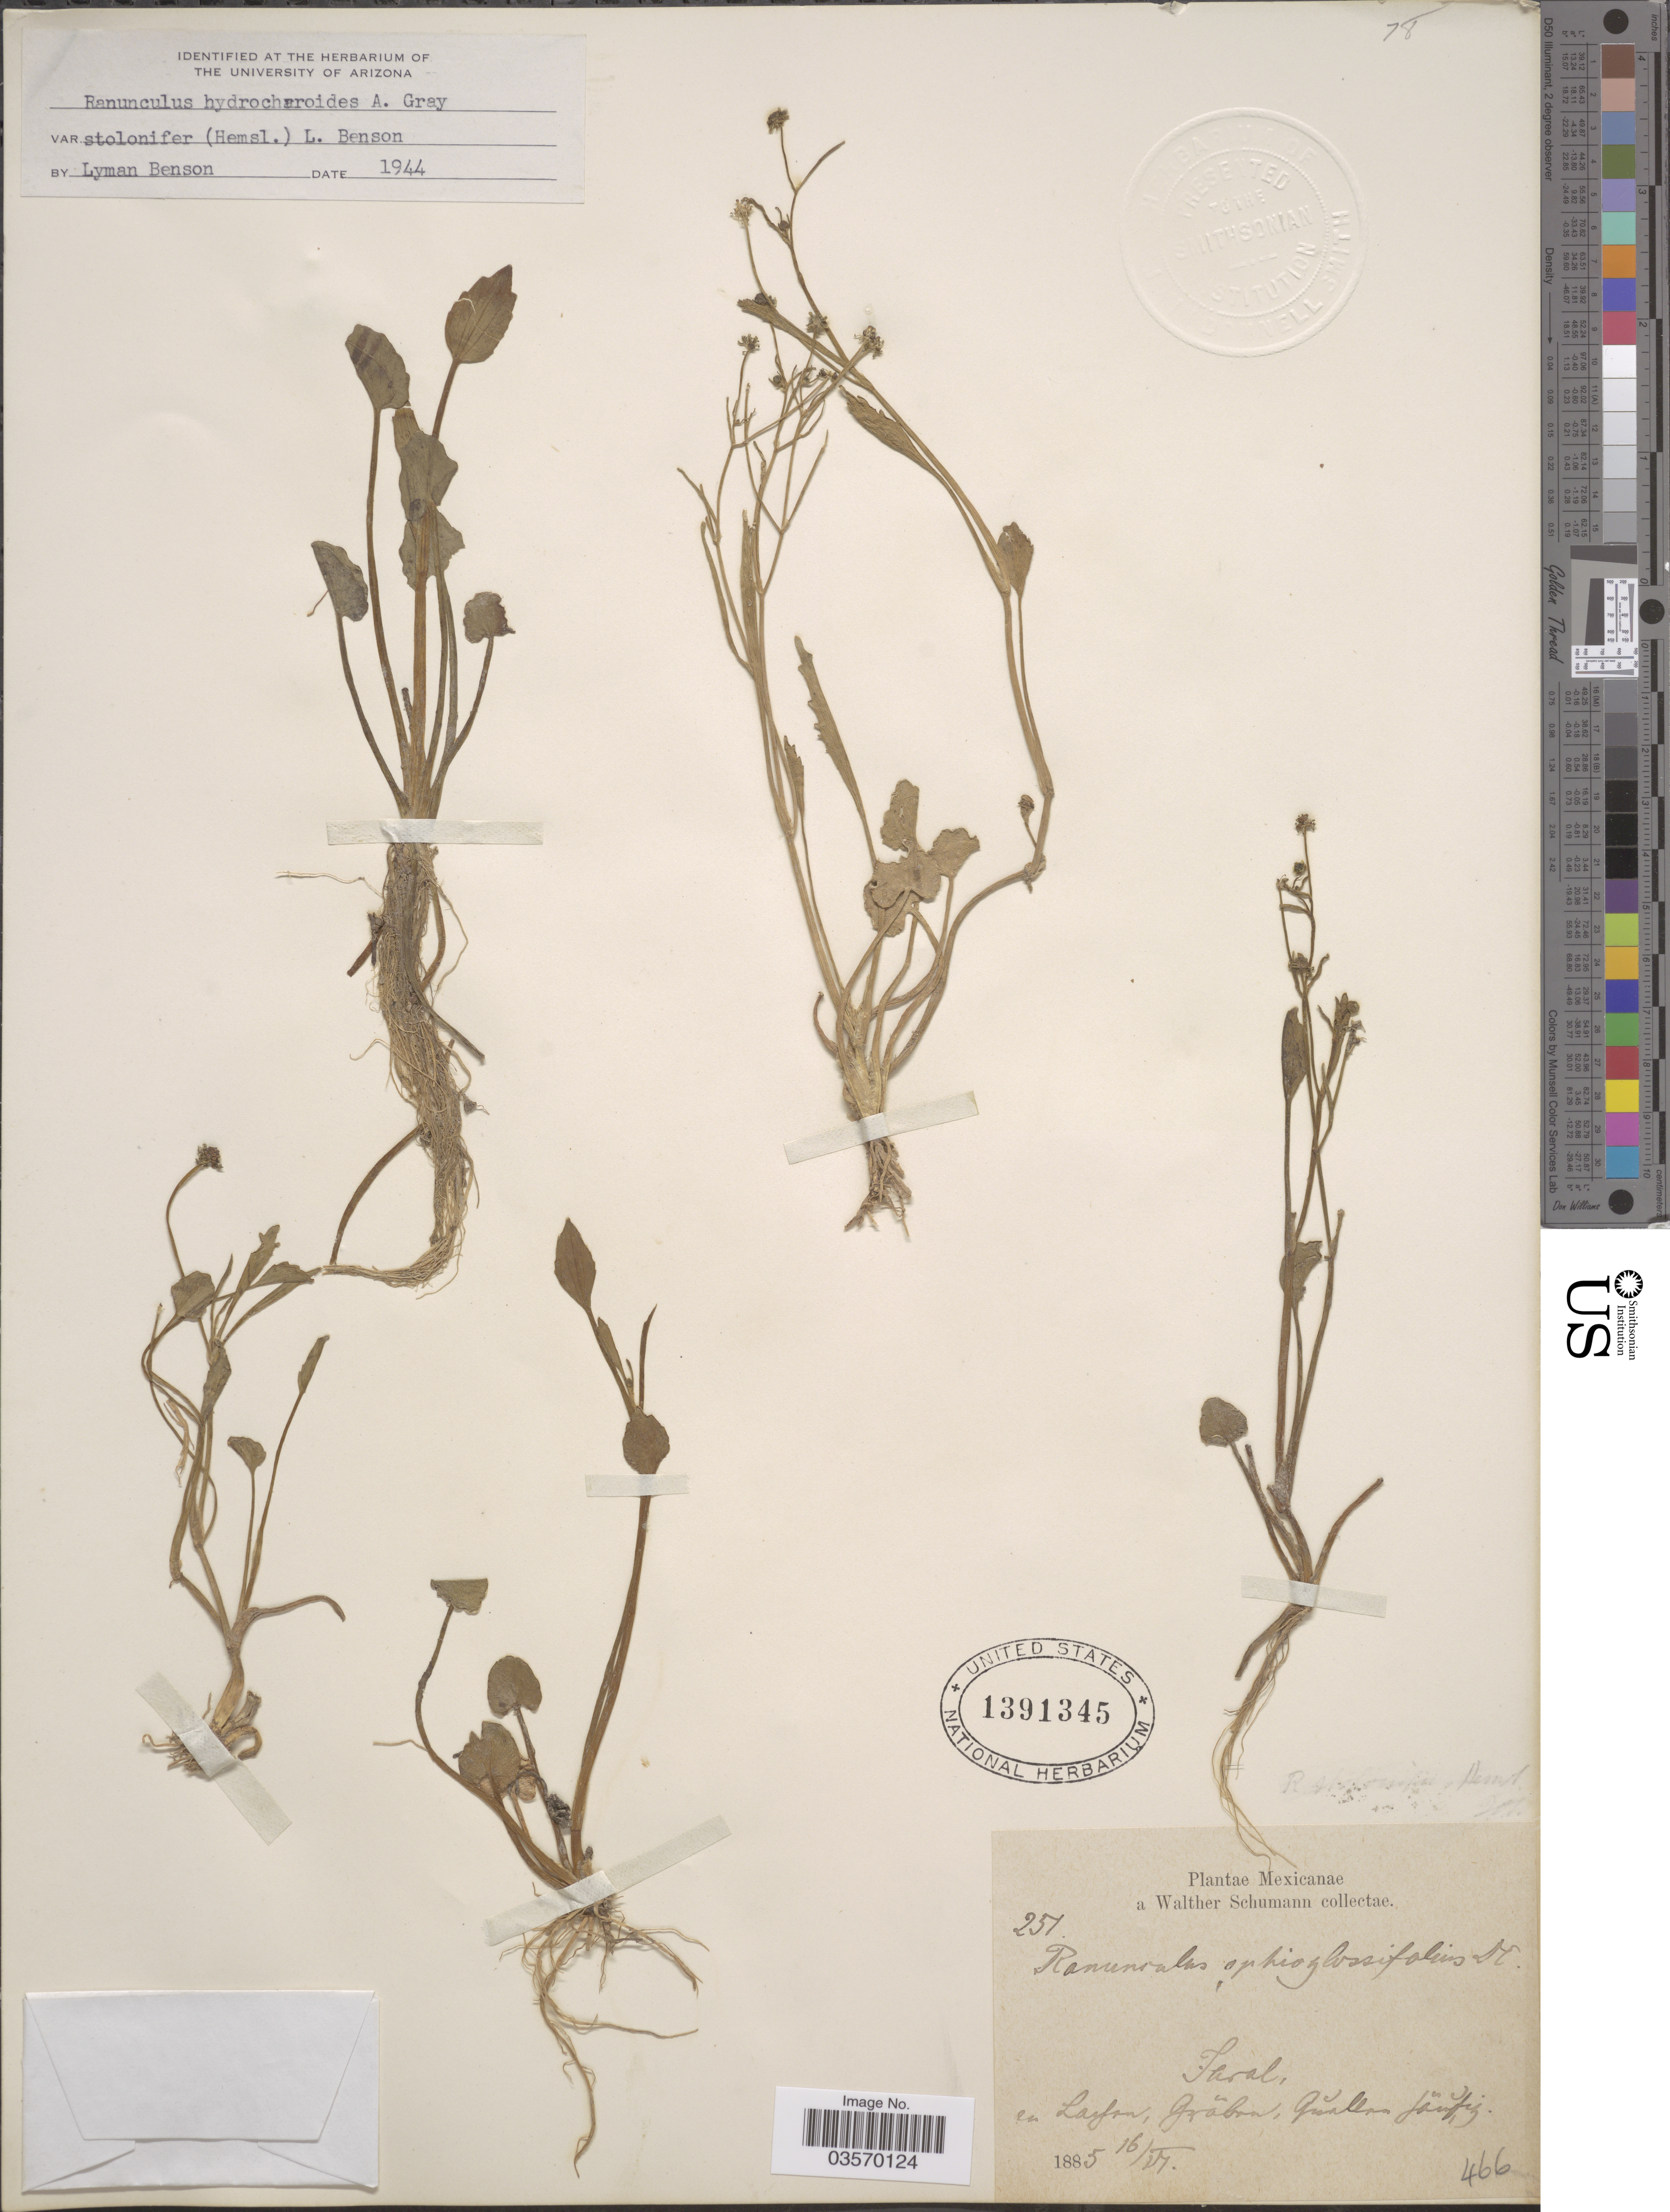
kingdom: Plantae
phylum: Tracheophyta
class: Magnoliopsida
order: Ranunculales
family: Ranunculaceae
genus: Ranunculus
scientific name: Ranunculus hydrocharoides var. stolonifer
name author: A. Gray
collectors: W. Schumann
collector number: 251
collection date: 1885-06-16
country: Mexico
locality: Faral, en Layan [interpreted].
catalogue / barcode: US 1391345